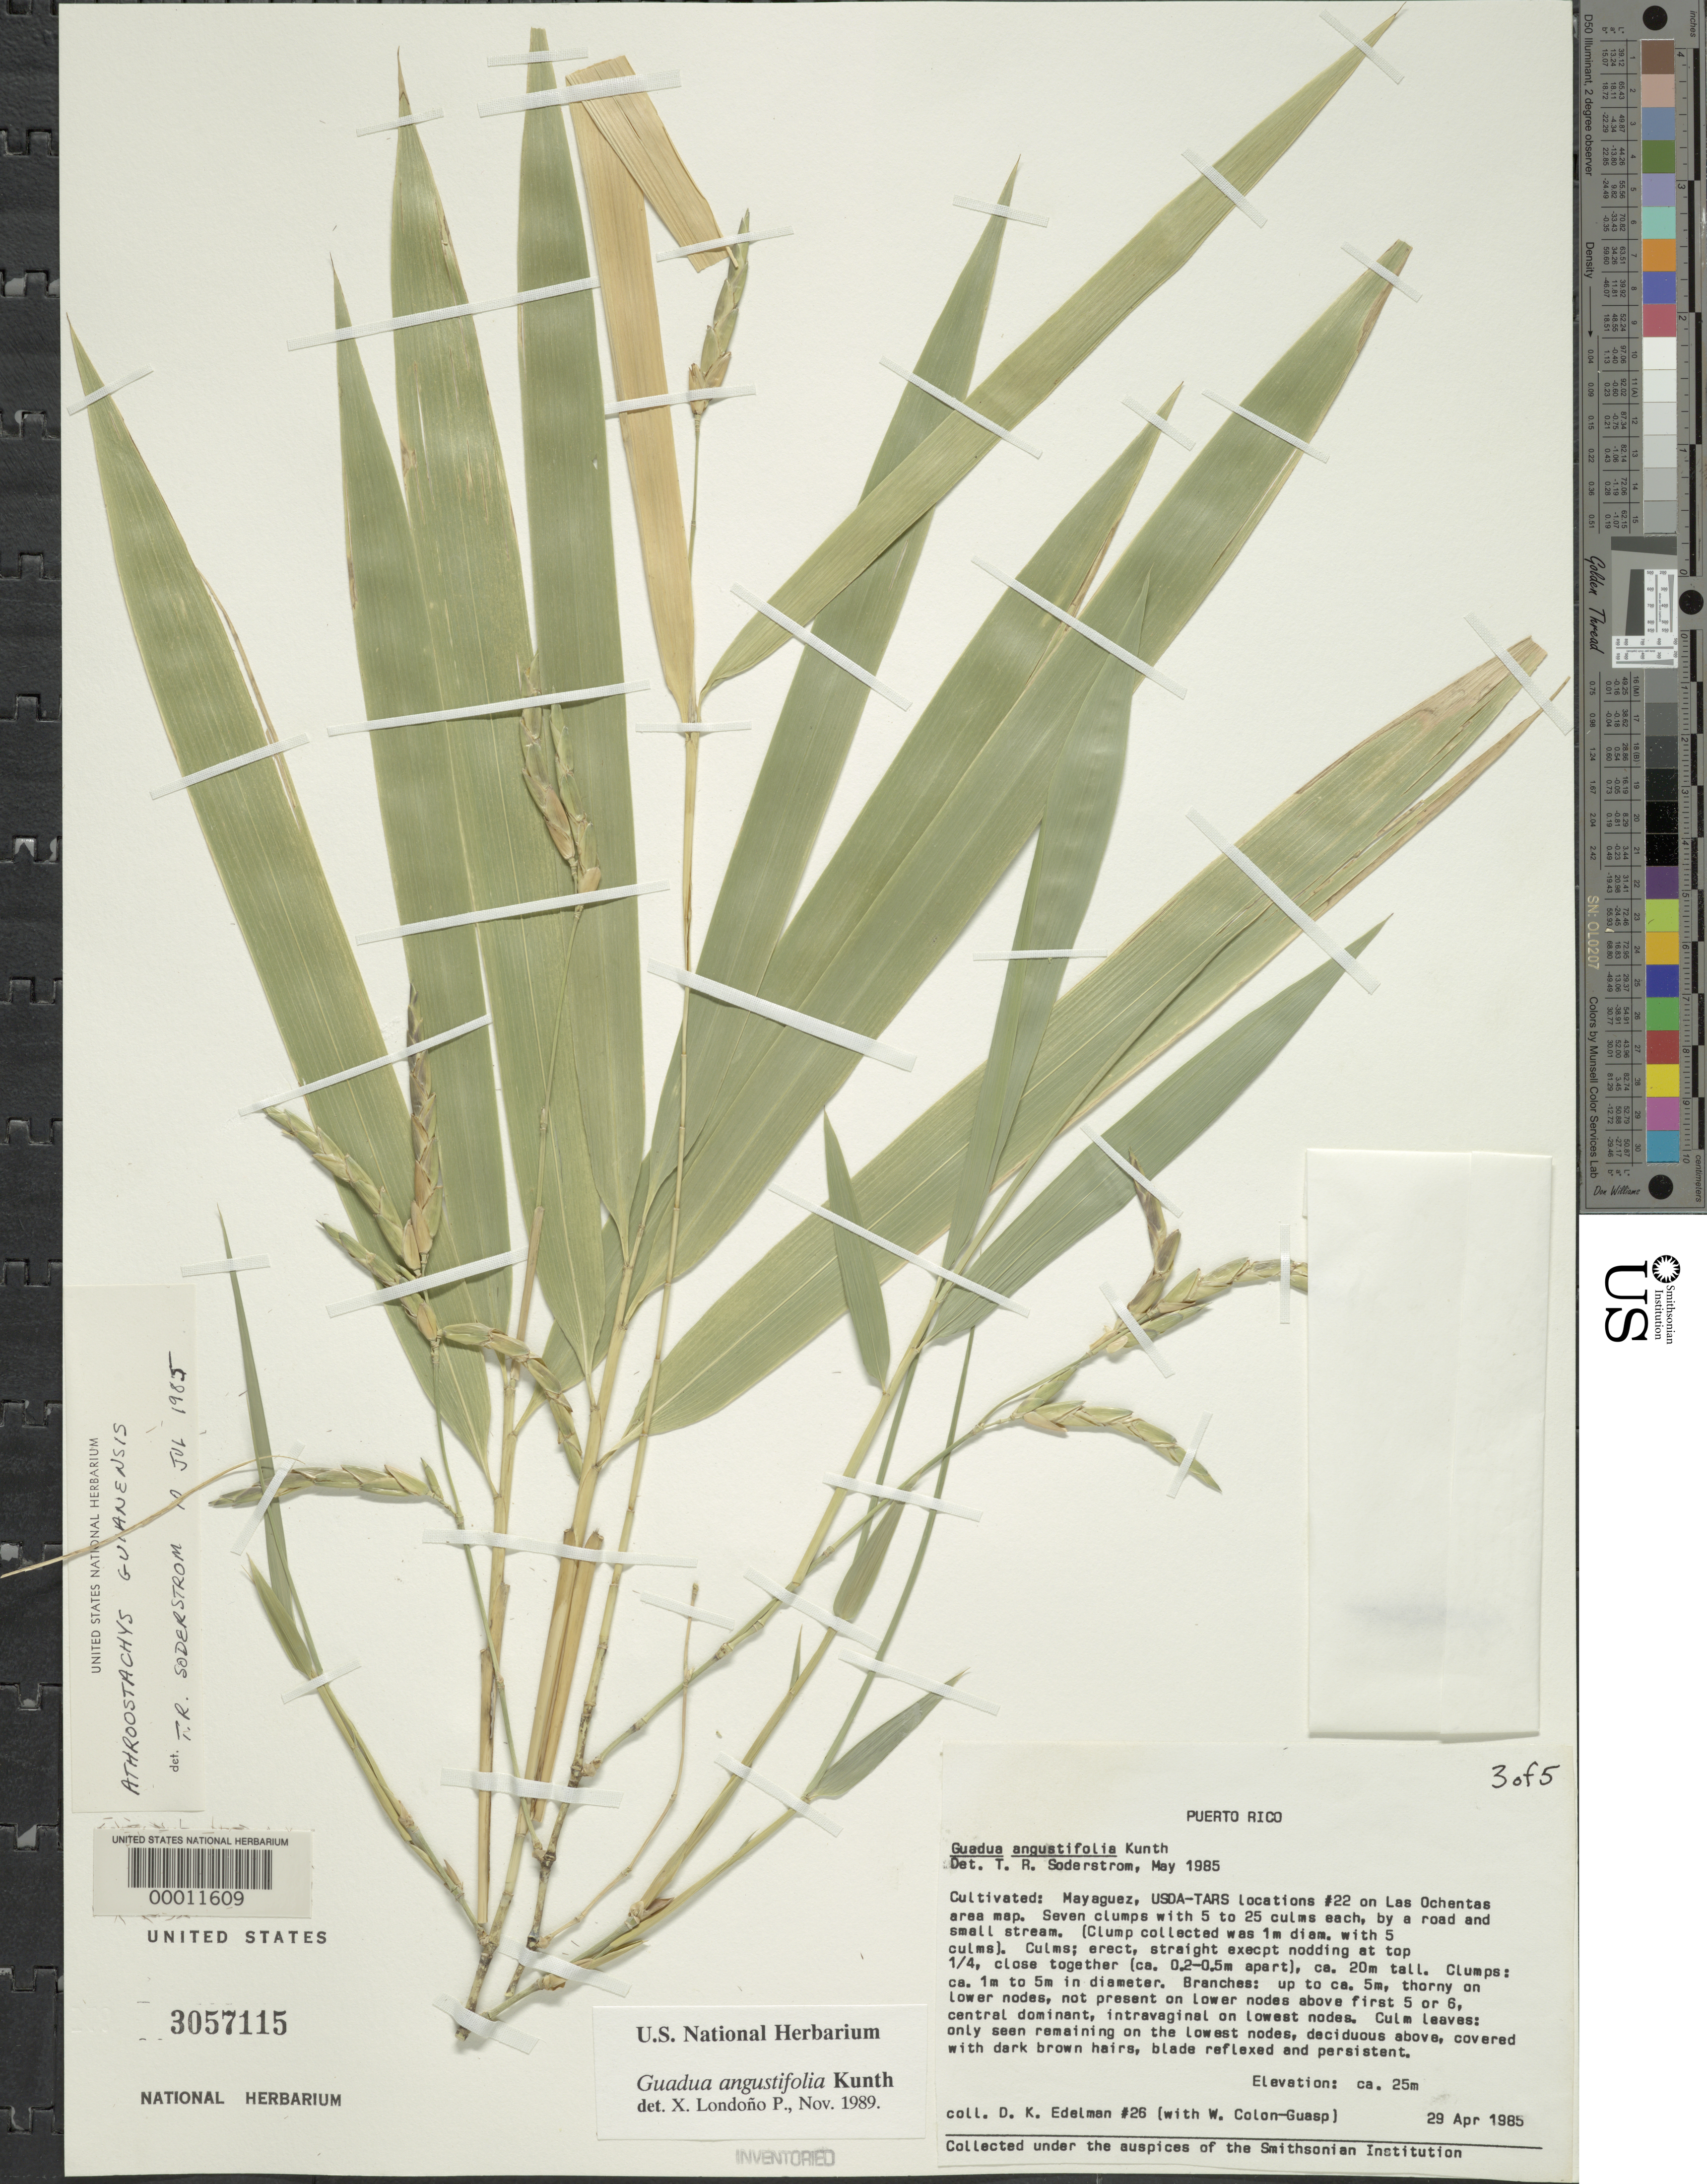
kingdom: Plantae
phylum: Tracheophyta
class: Liliopsida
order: Poales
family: Poaceae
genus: Guadua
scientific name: Guadua angustifolia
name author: Kunth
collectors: D. Edelman & W. Colon Guasp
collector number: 26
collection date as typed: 29 Apr 1985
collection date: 1985-04-29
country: Puerto Rico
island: Greater Antilles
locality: Mayaguez, usda-tars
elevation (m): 25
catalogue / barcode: US 3057115